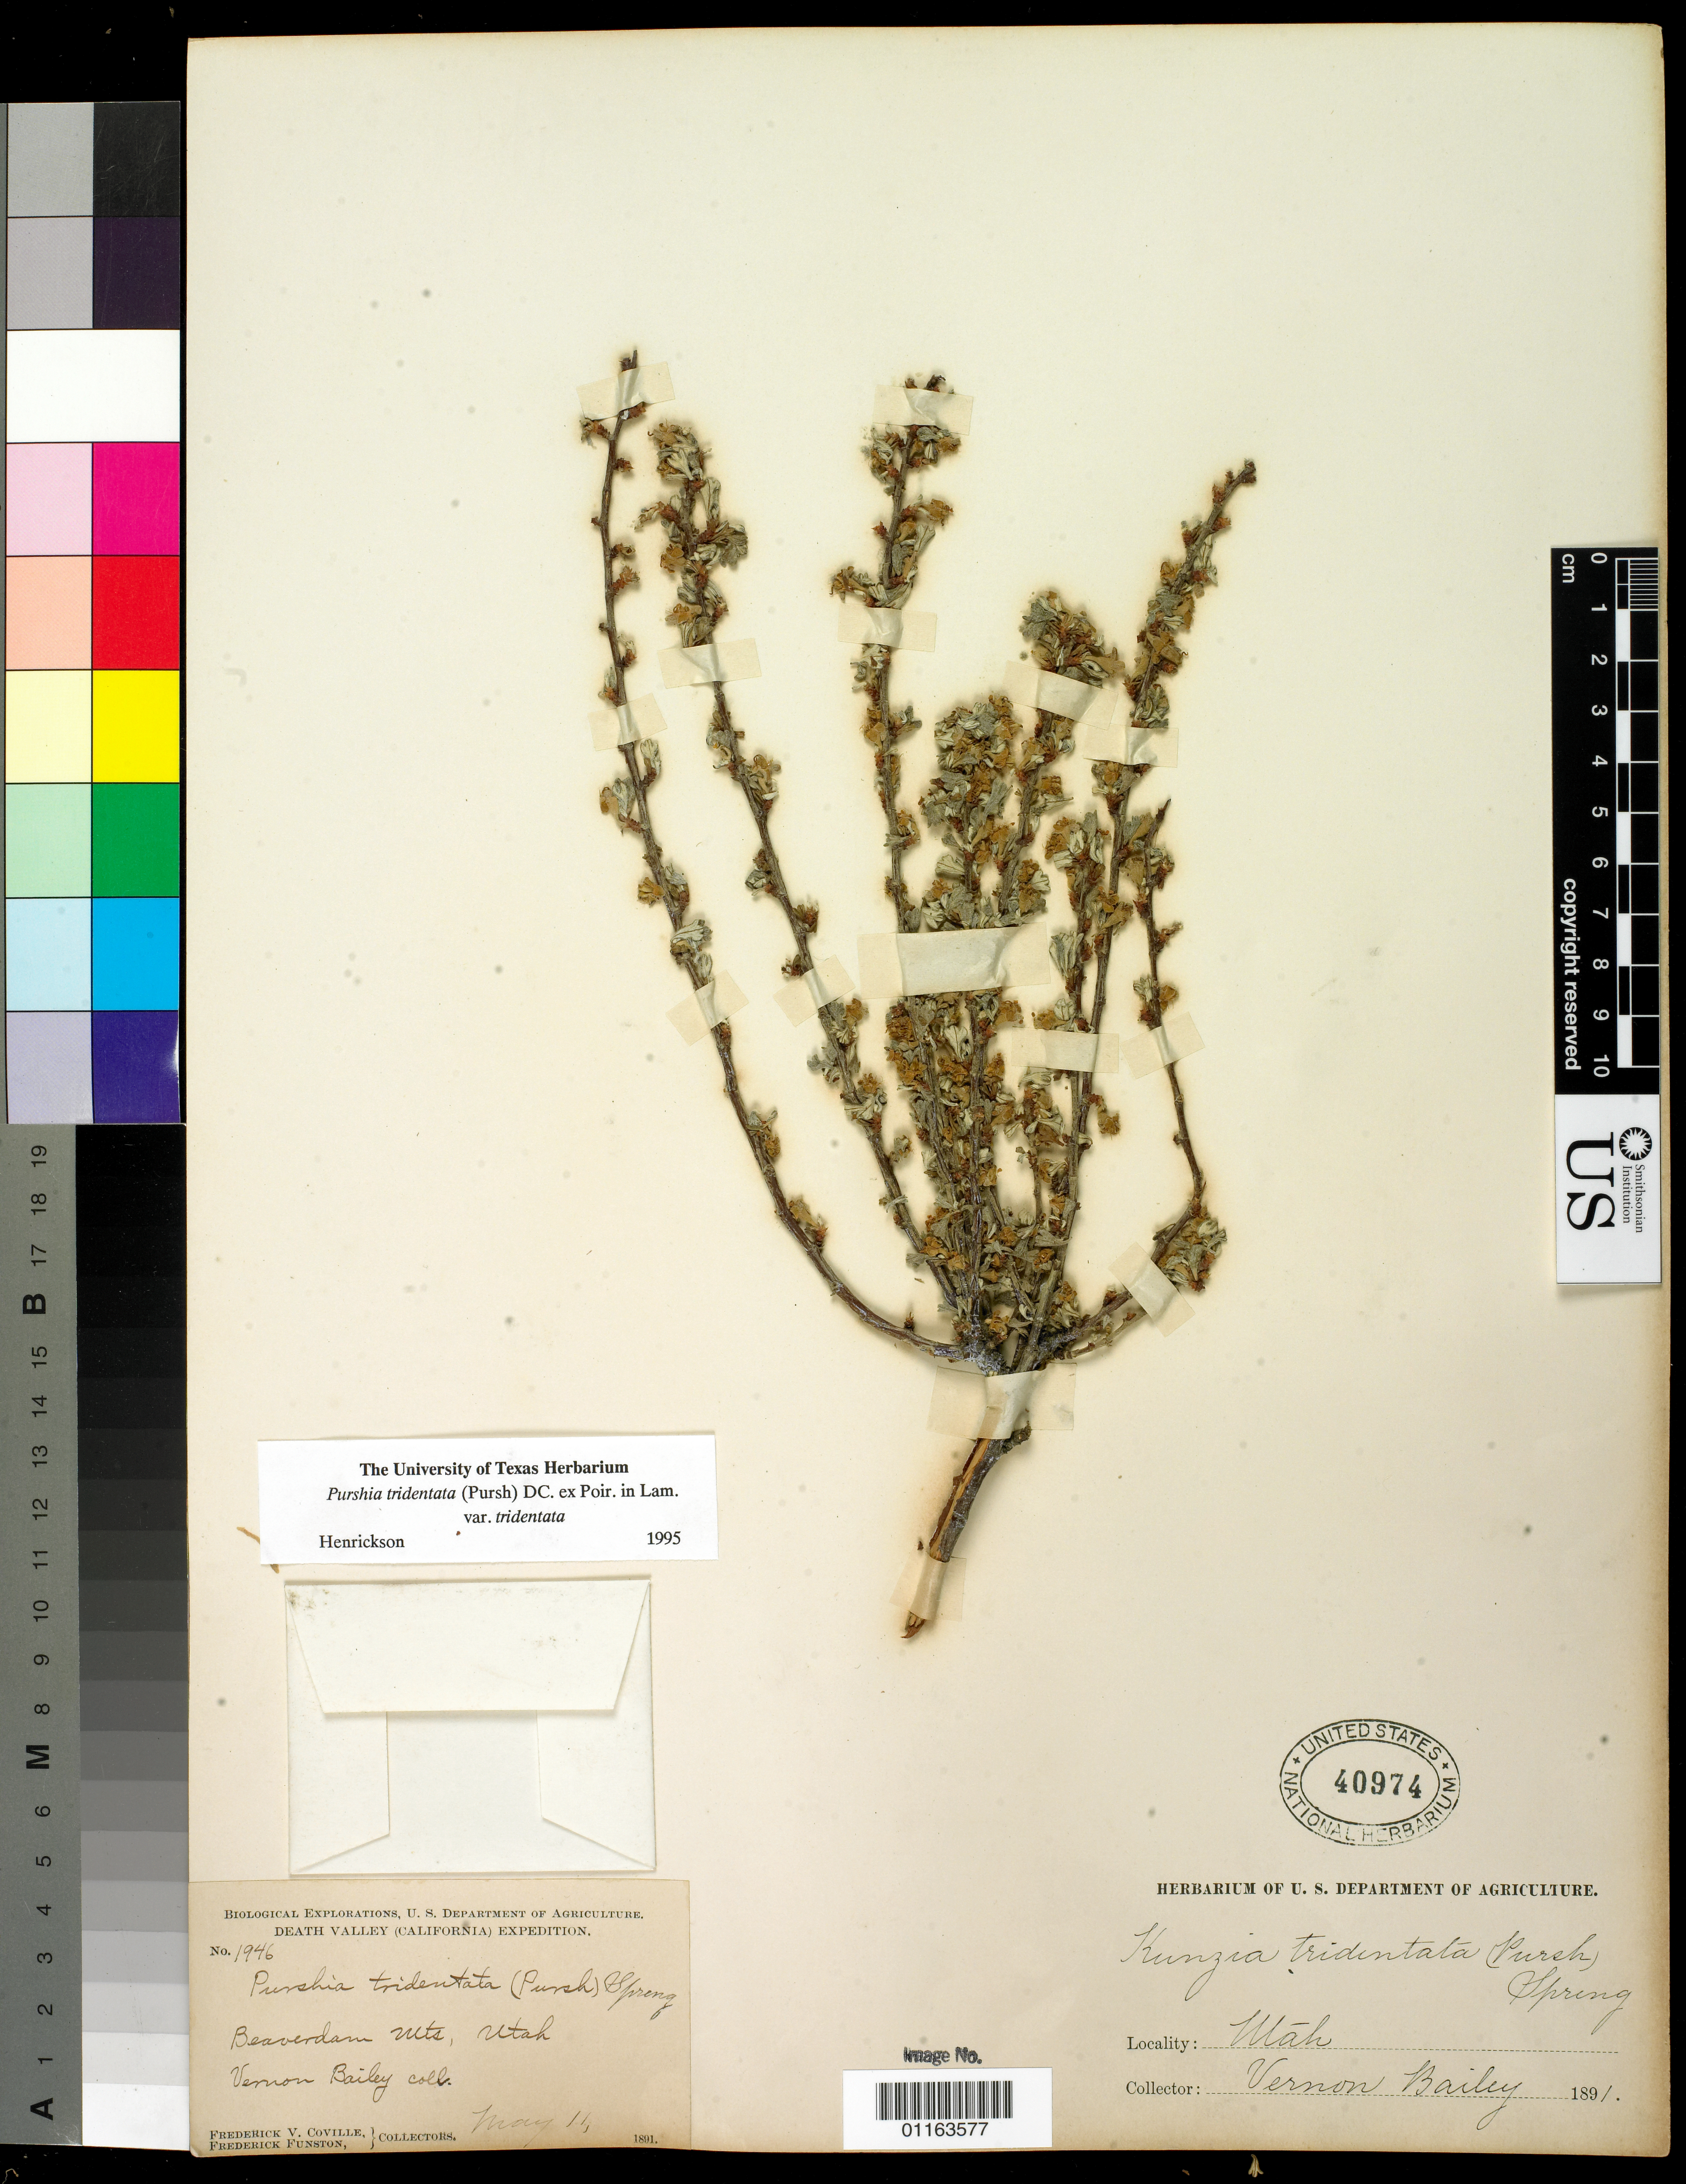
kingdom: Plantae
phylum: Tracheophyta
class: Magnoliopsida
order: Rosales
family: Rosaceae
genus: Purshia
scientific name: Purshia tridentata var. tridentata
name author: (Pursh) DC.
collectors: V. O. Bailey, F. Funston & F. V. Coville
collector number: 1946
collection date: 1891-05-11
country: United States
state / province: Utah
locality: Beaverdam Mountains.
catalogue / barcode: US 40974